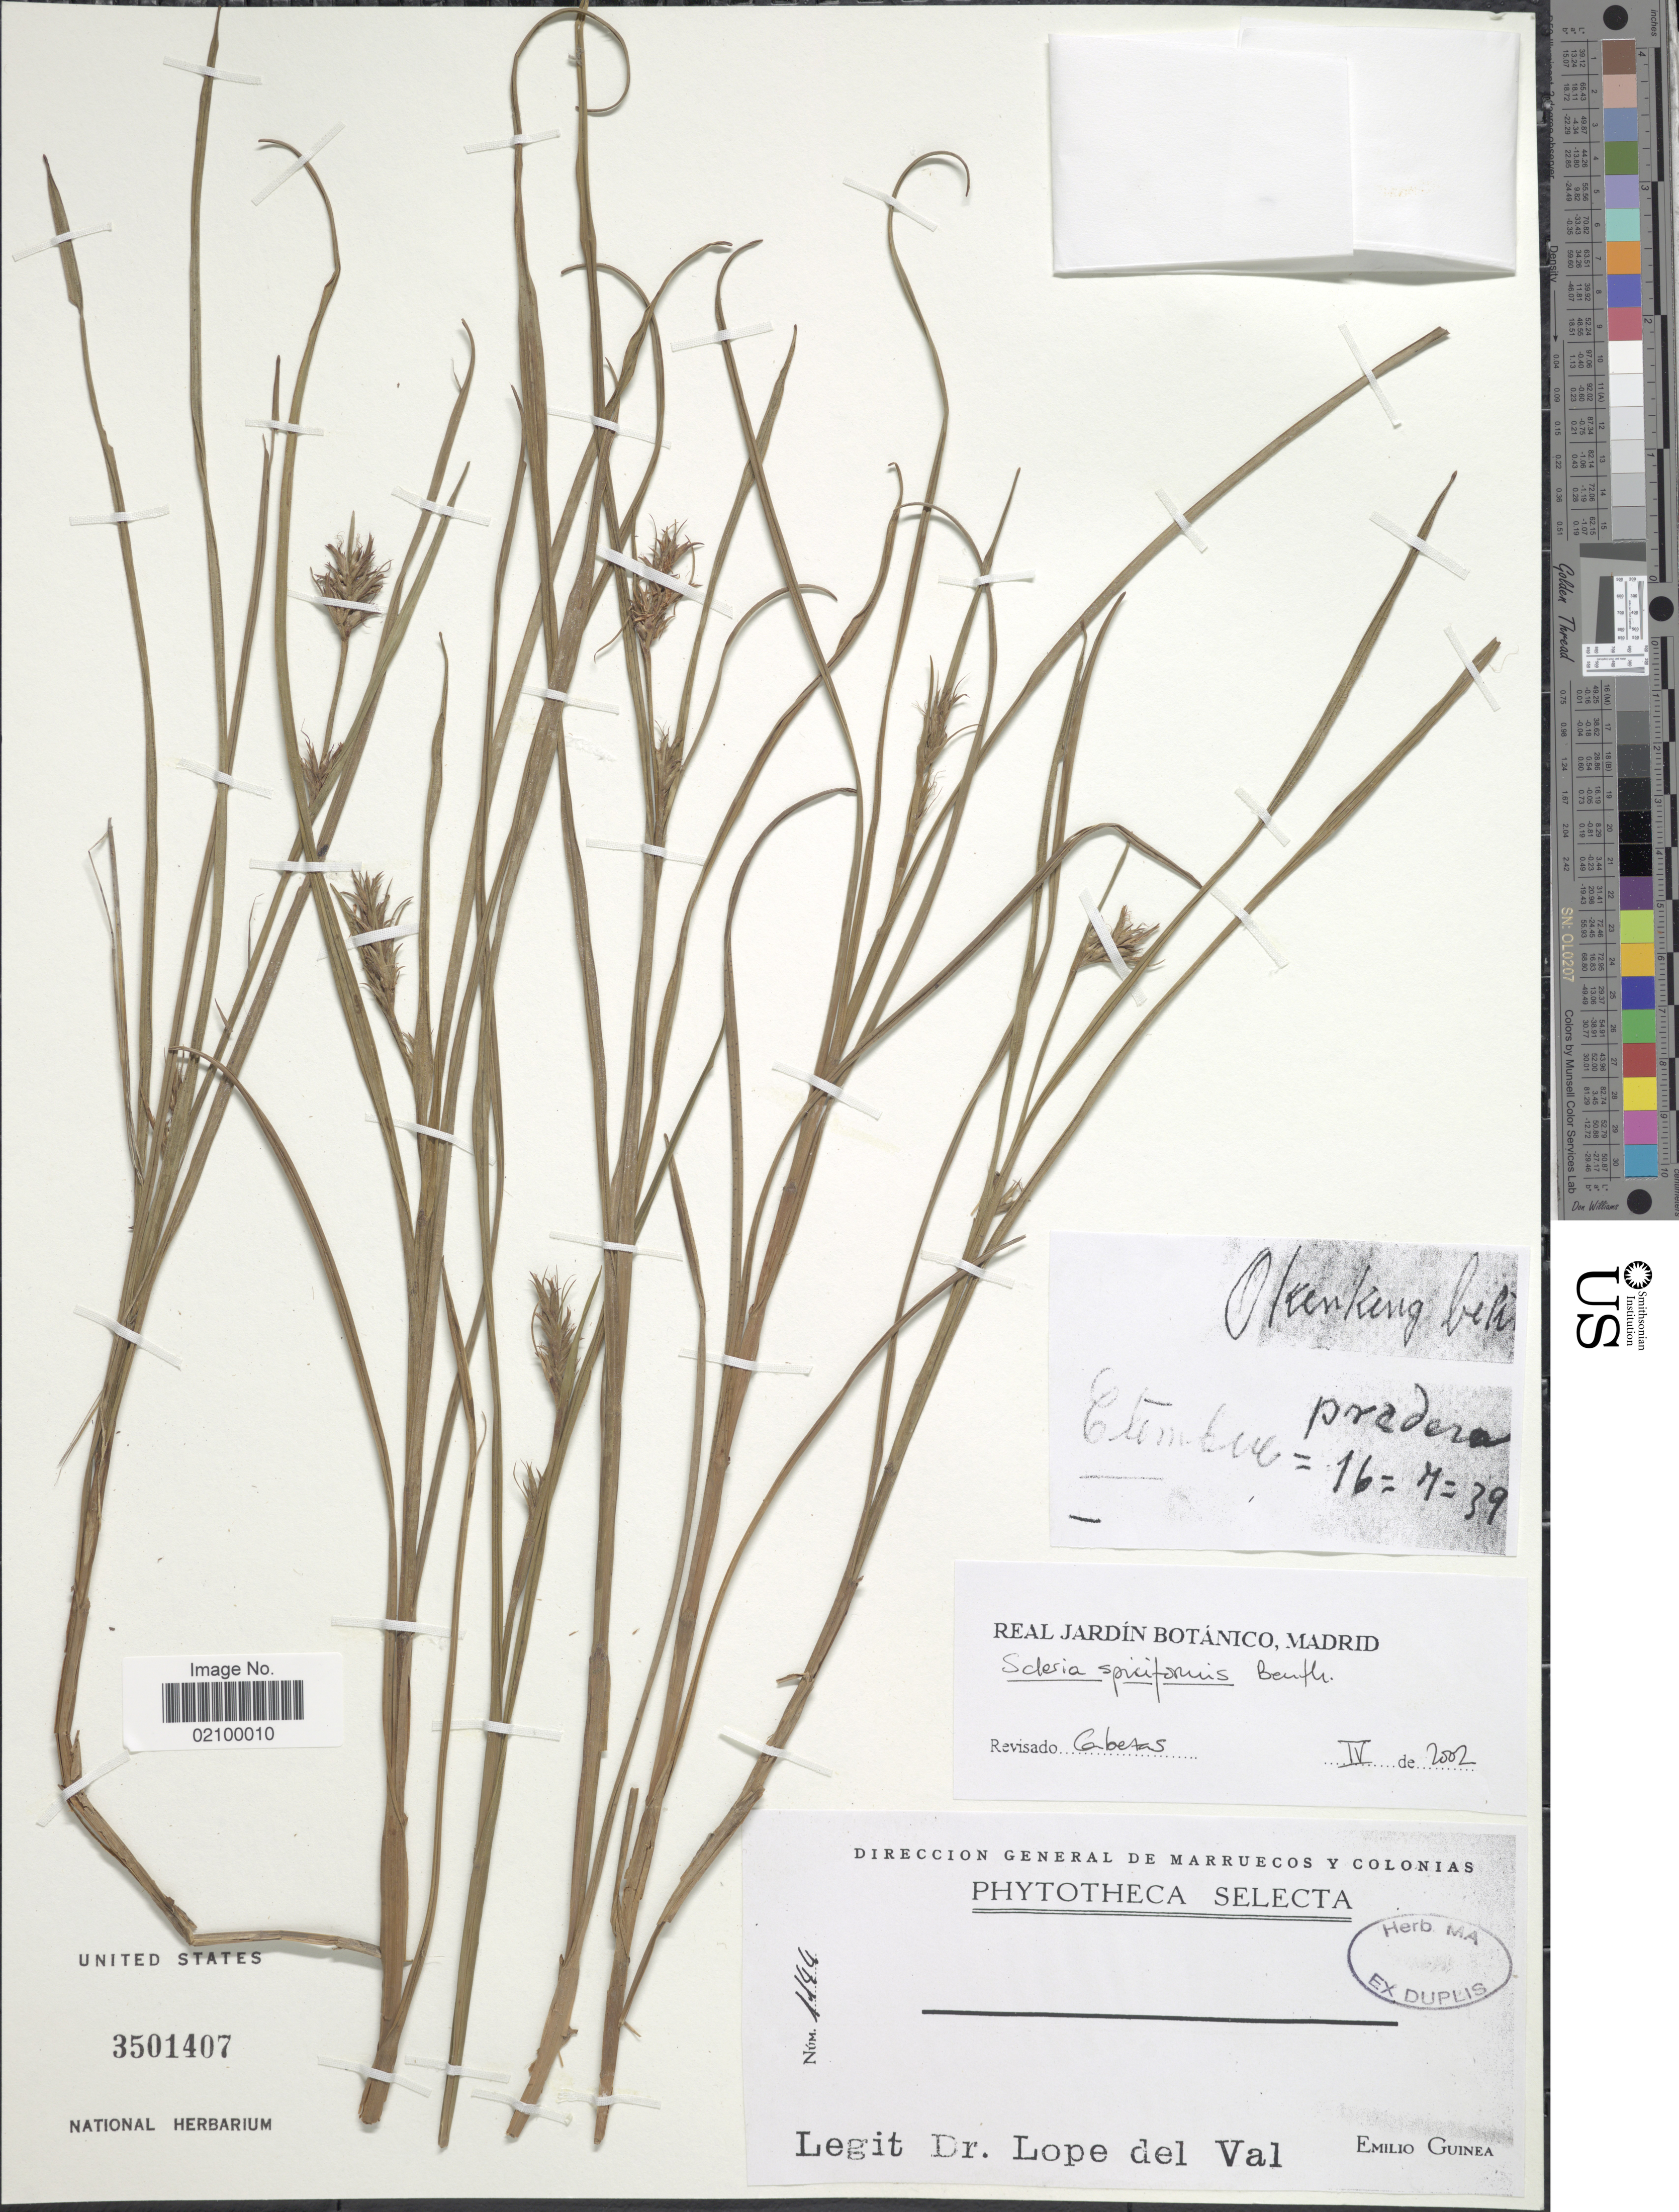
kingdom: Plantae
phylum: Tracheophyta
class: Liliopsida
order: Poales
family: Cyperaceae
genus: Scleria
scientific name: Scleria spiciformis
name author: Benth.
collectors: L. Val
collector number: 1199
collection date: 2002-04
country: Equatorial Guinea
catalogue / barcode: US 3501407